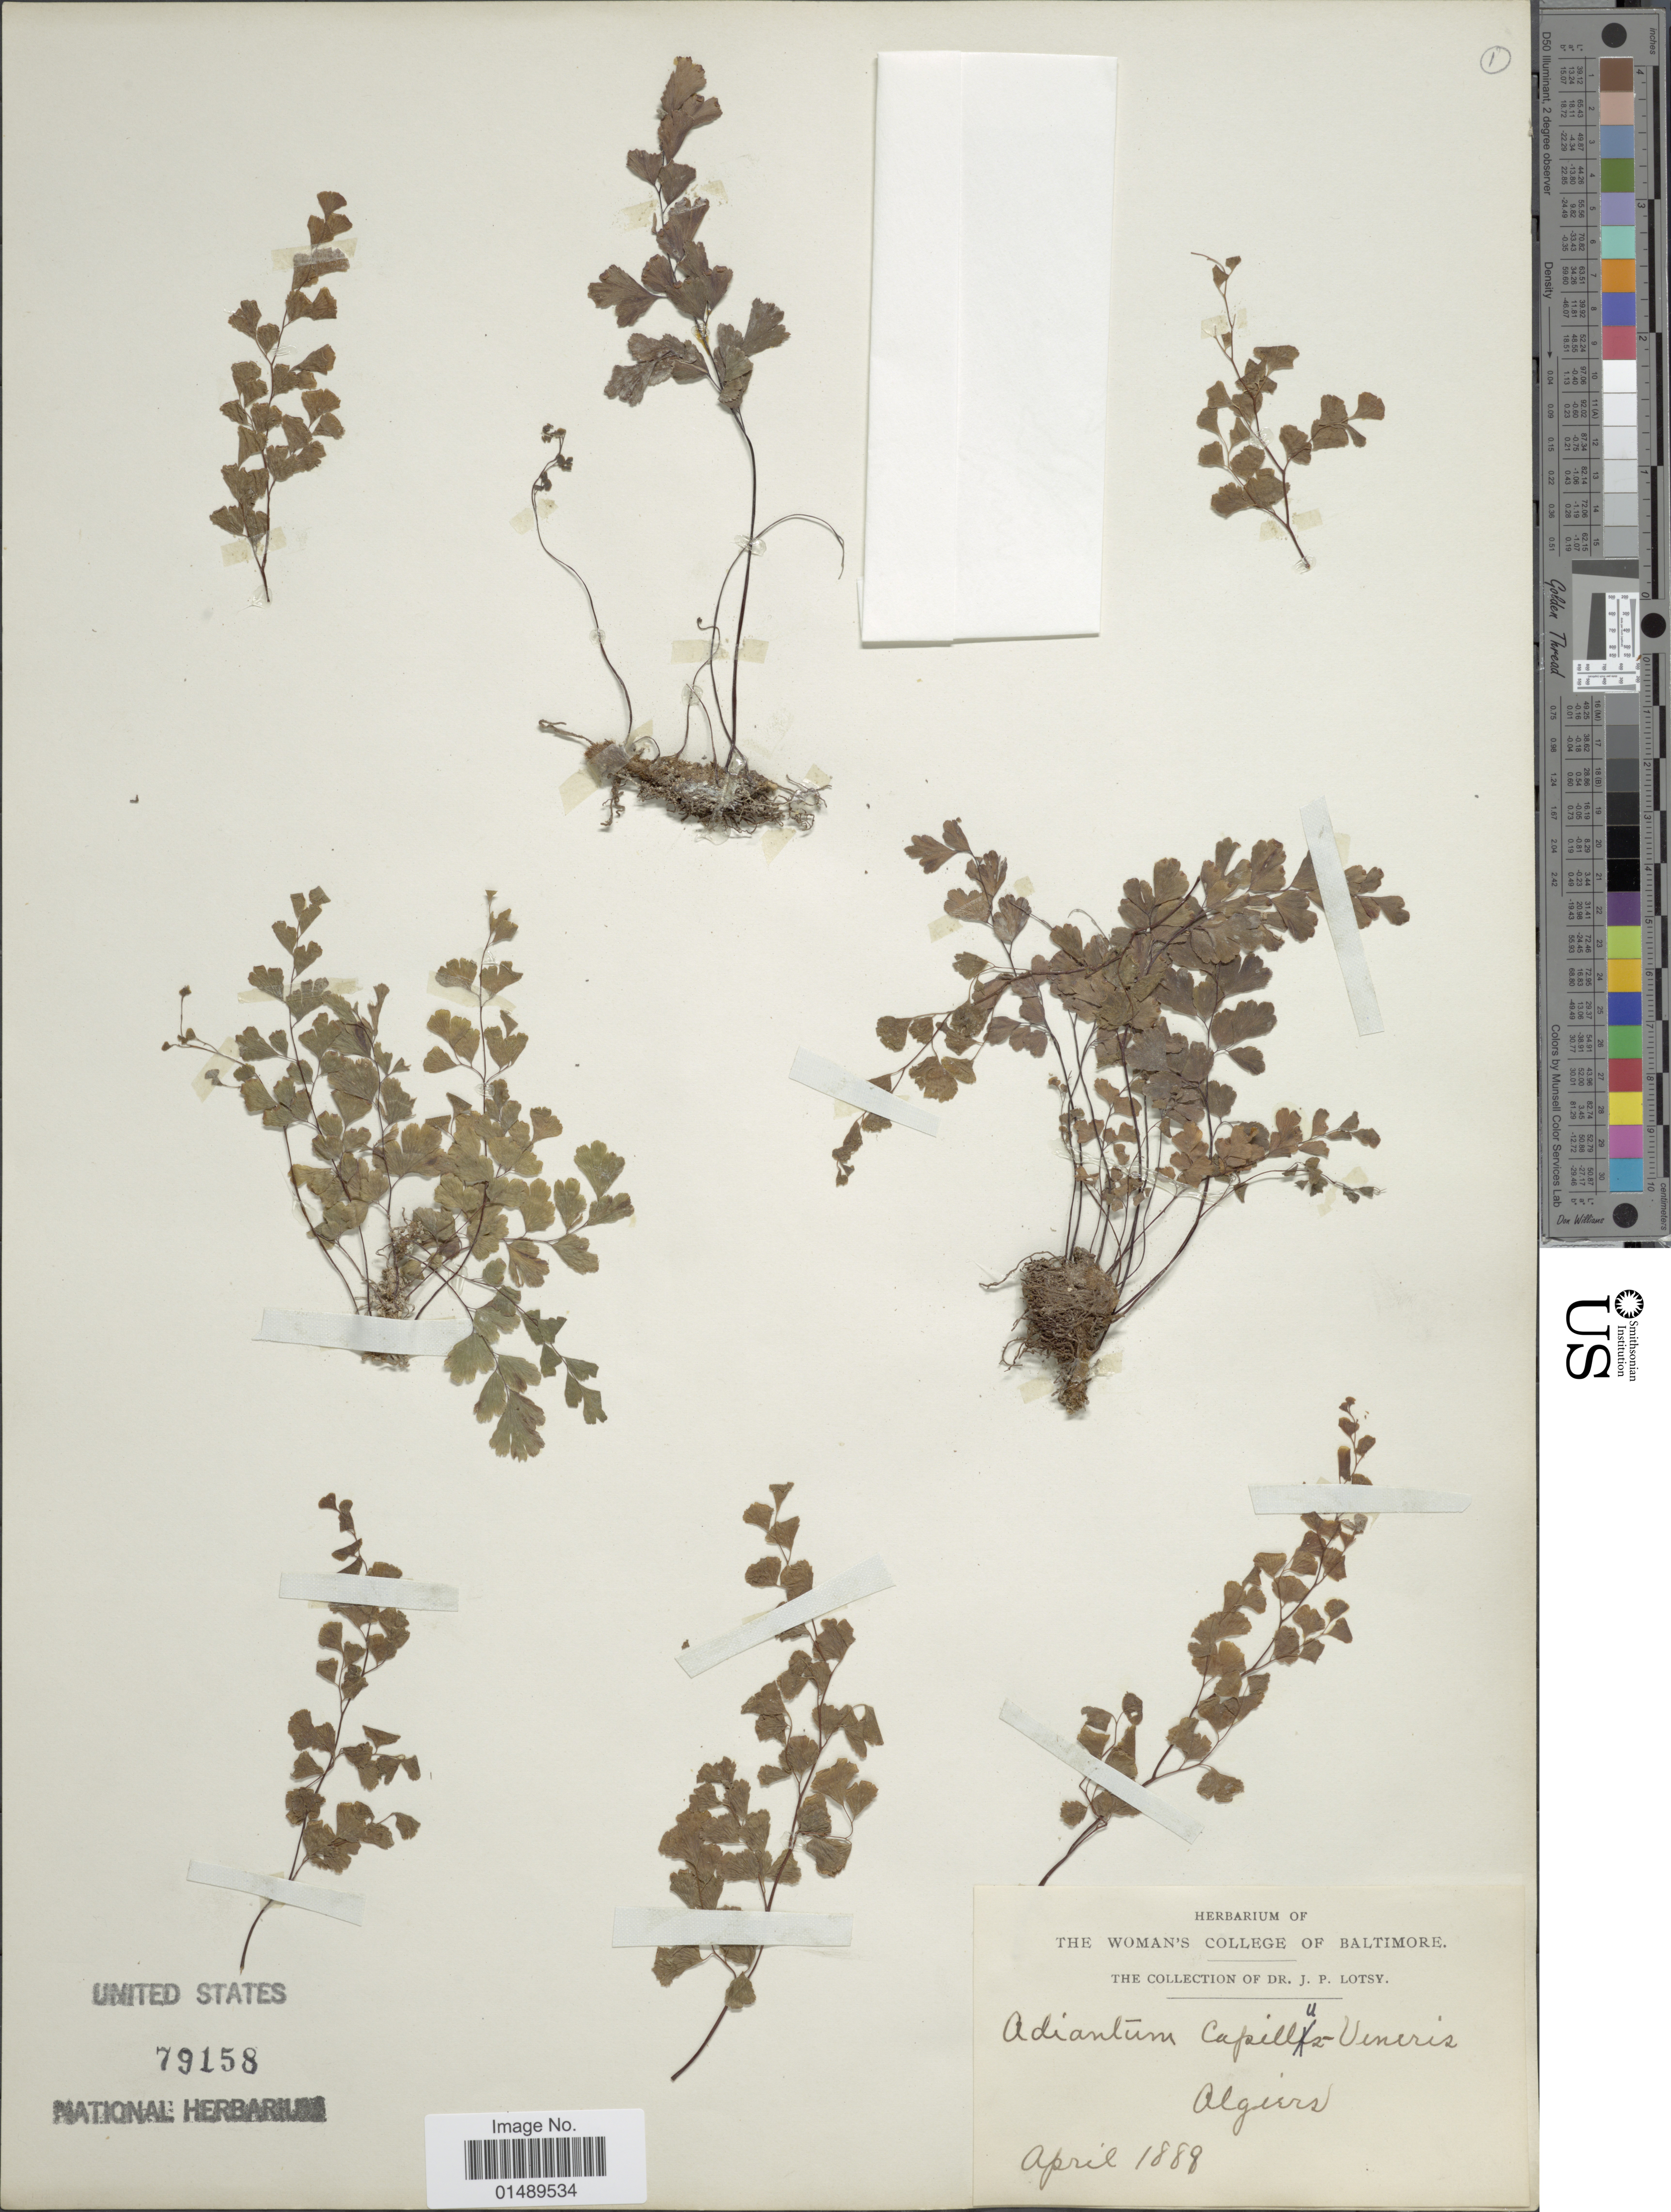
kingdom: Plantae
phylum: Tracheophyta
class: Polypodiopsida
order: Polypodiales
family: Pteridaceae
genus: Adiantum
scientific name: Adiantum capillus-veneris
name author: L.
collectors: J. Lotsy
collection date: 1888-04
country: Algeria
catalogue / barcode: US 79158